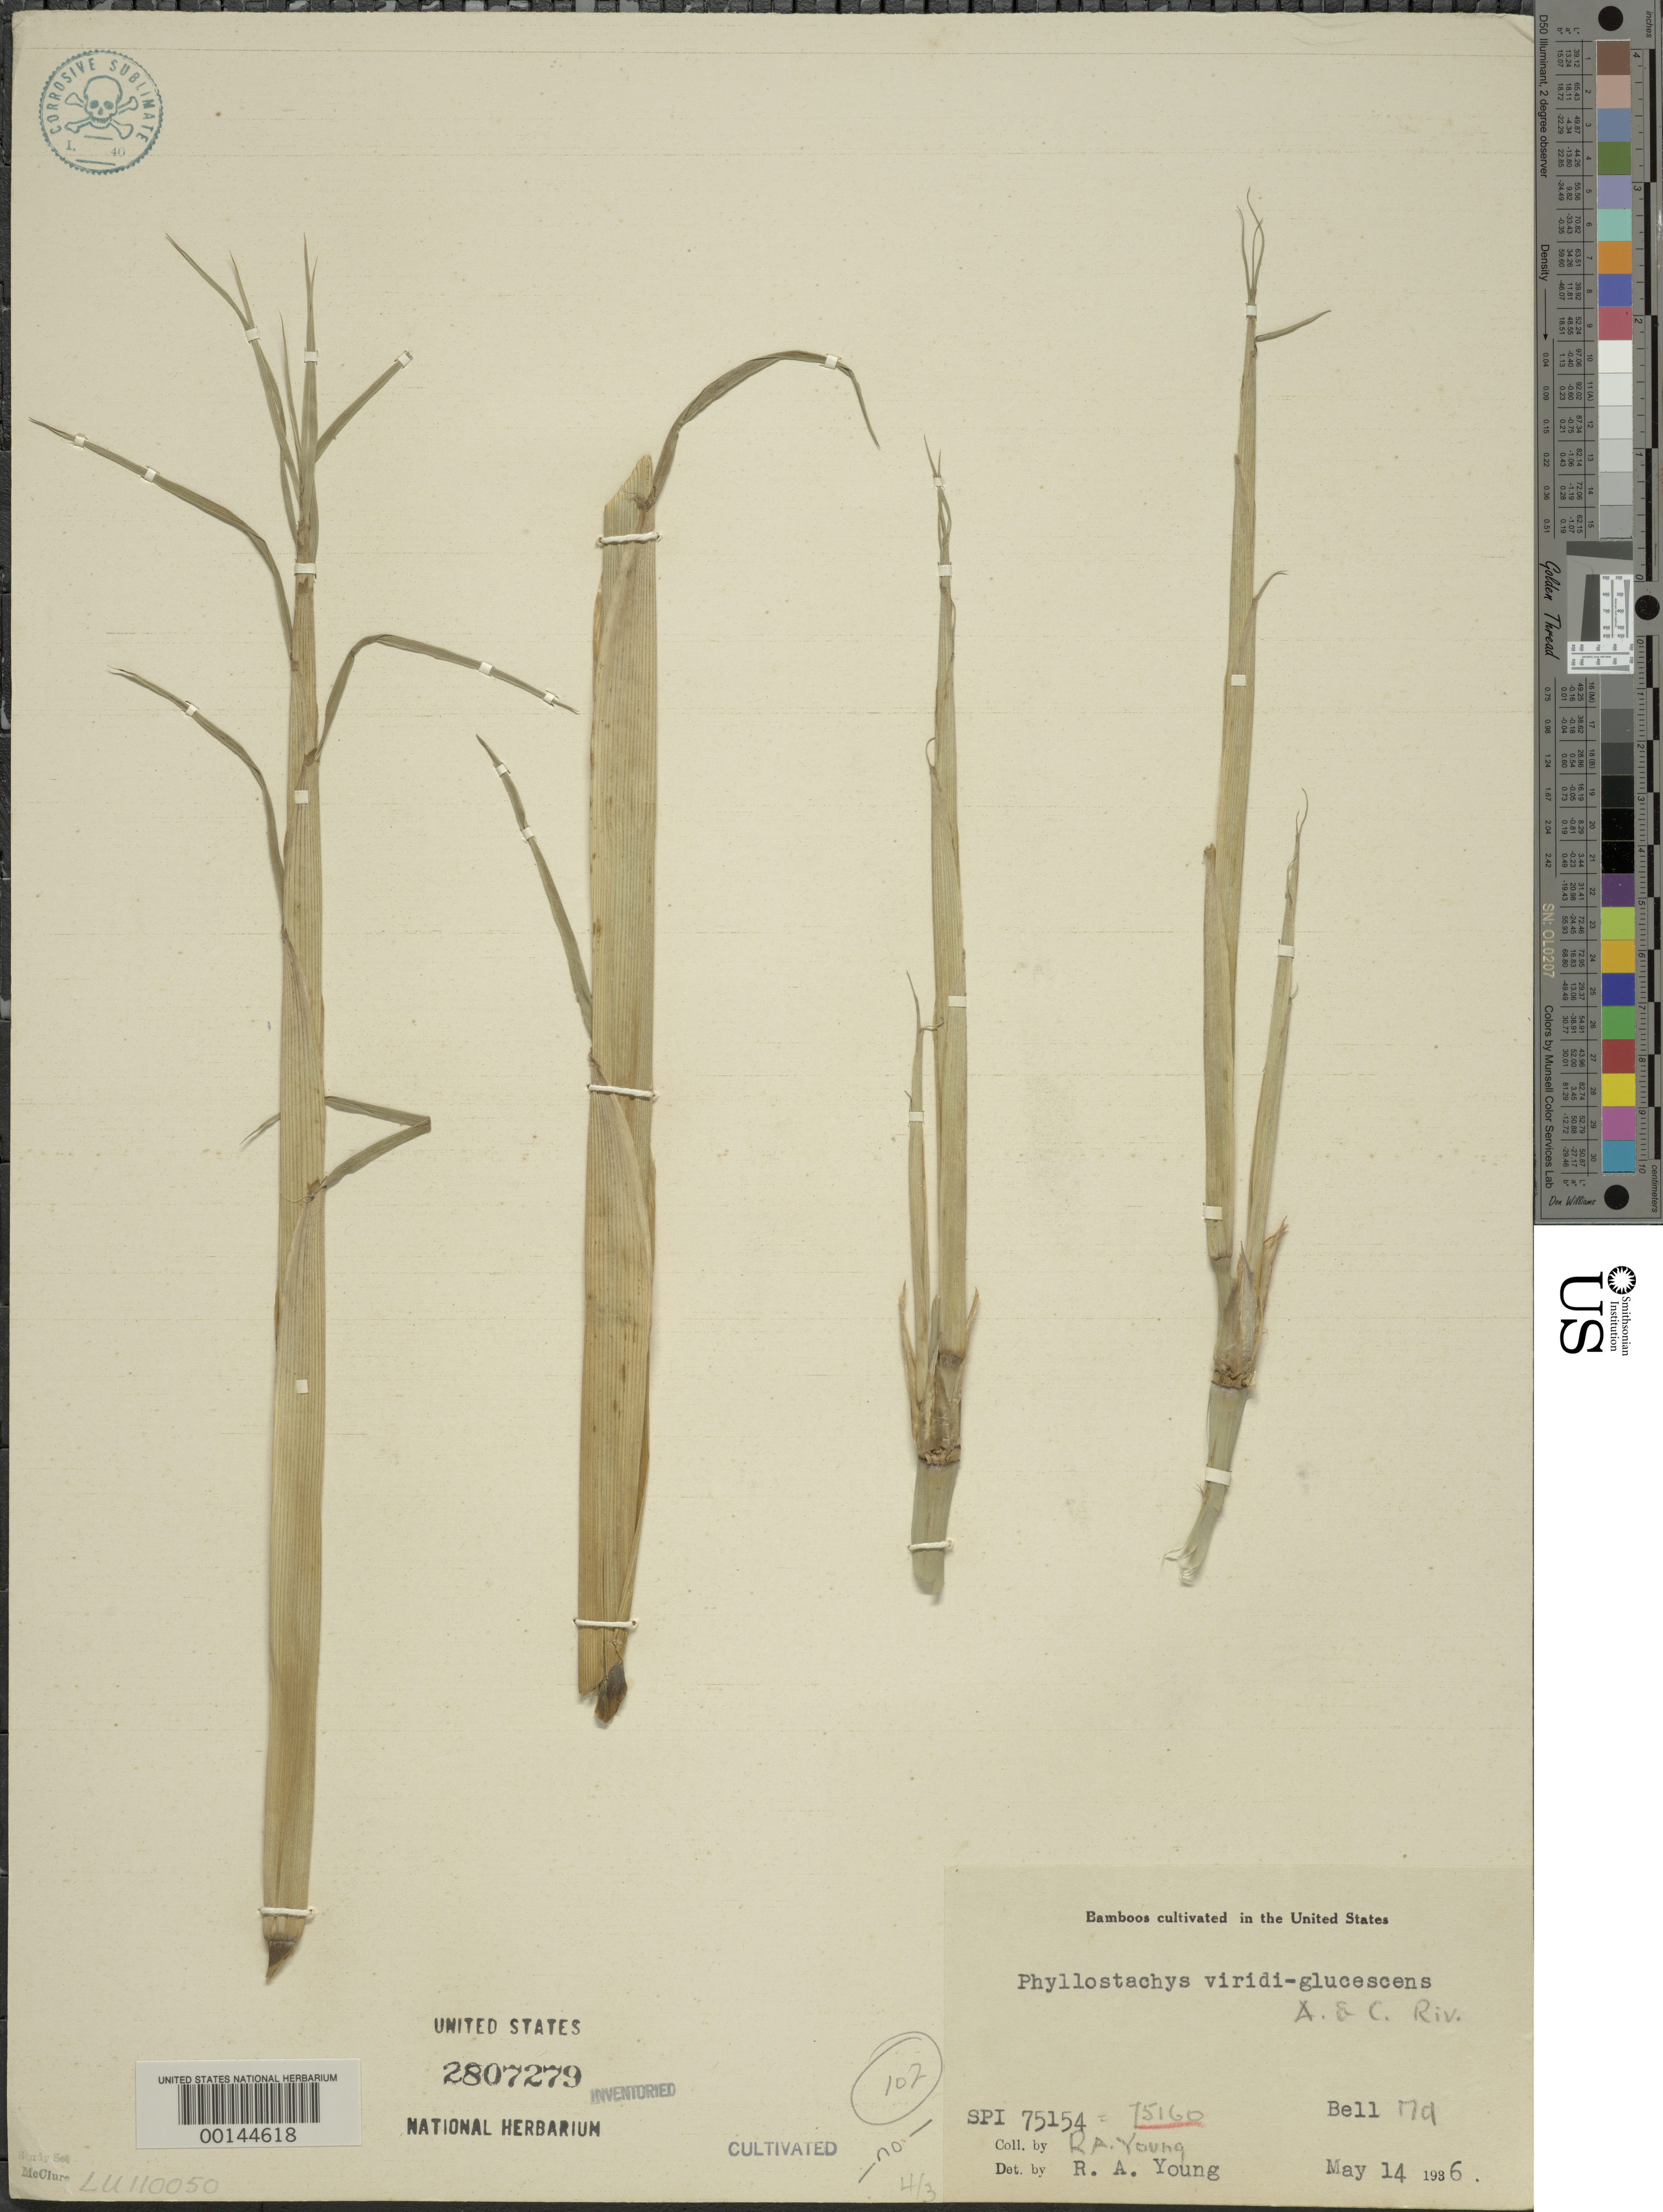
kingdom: Plantae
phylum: Tracheophyta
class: Liliopsida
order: Poales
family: Poaceae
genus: Phyllostachys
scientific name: Phyllostachys viridiglaucescens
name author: Rivière & C. Rivière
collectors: R. A. Young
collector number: SPI 75160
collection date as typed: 14 May 1936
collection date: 1936-05-14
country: United States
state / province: Maryland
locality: Bell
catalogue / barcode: US 2807279